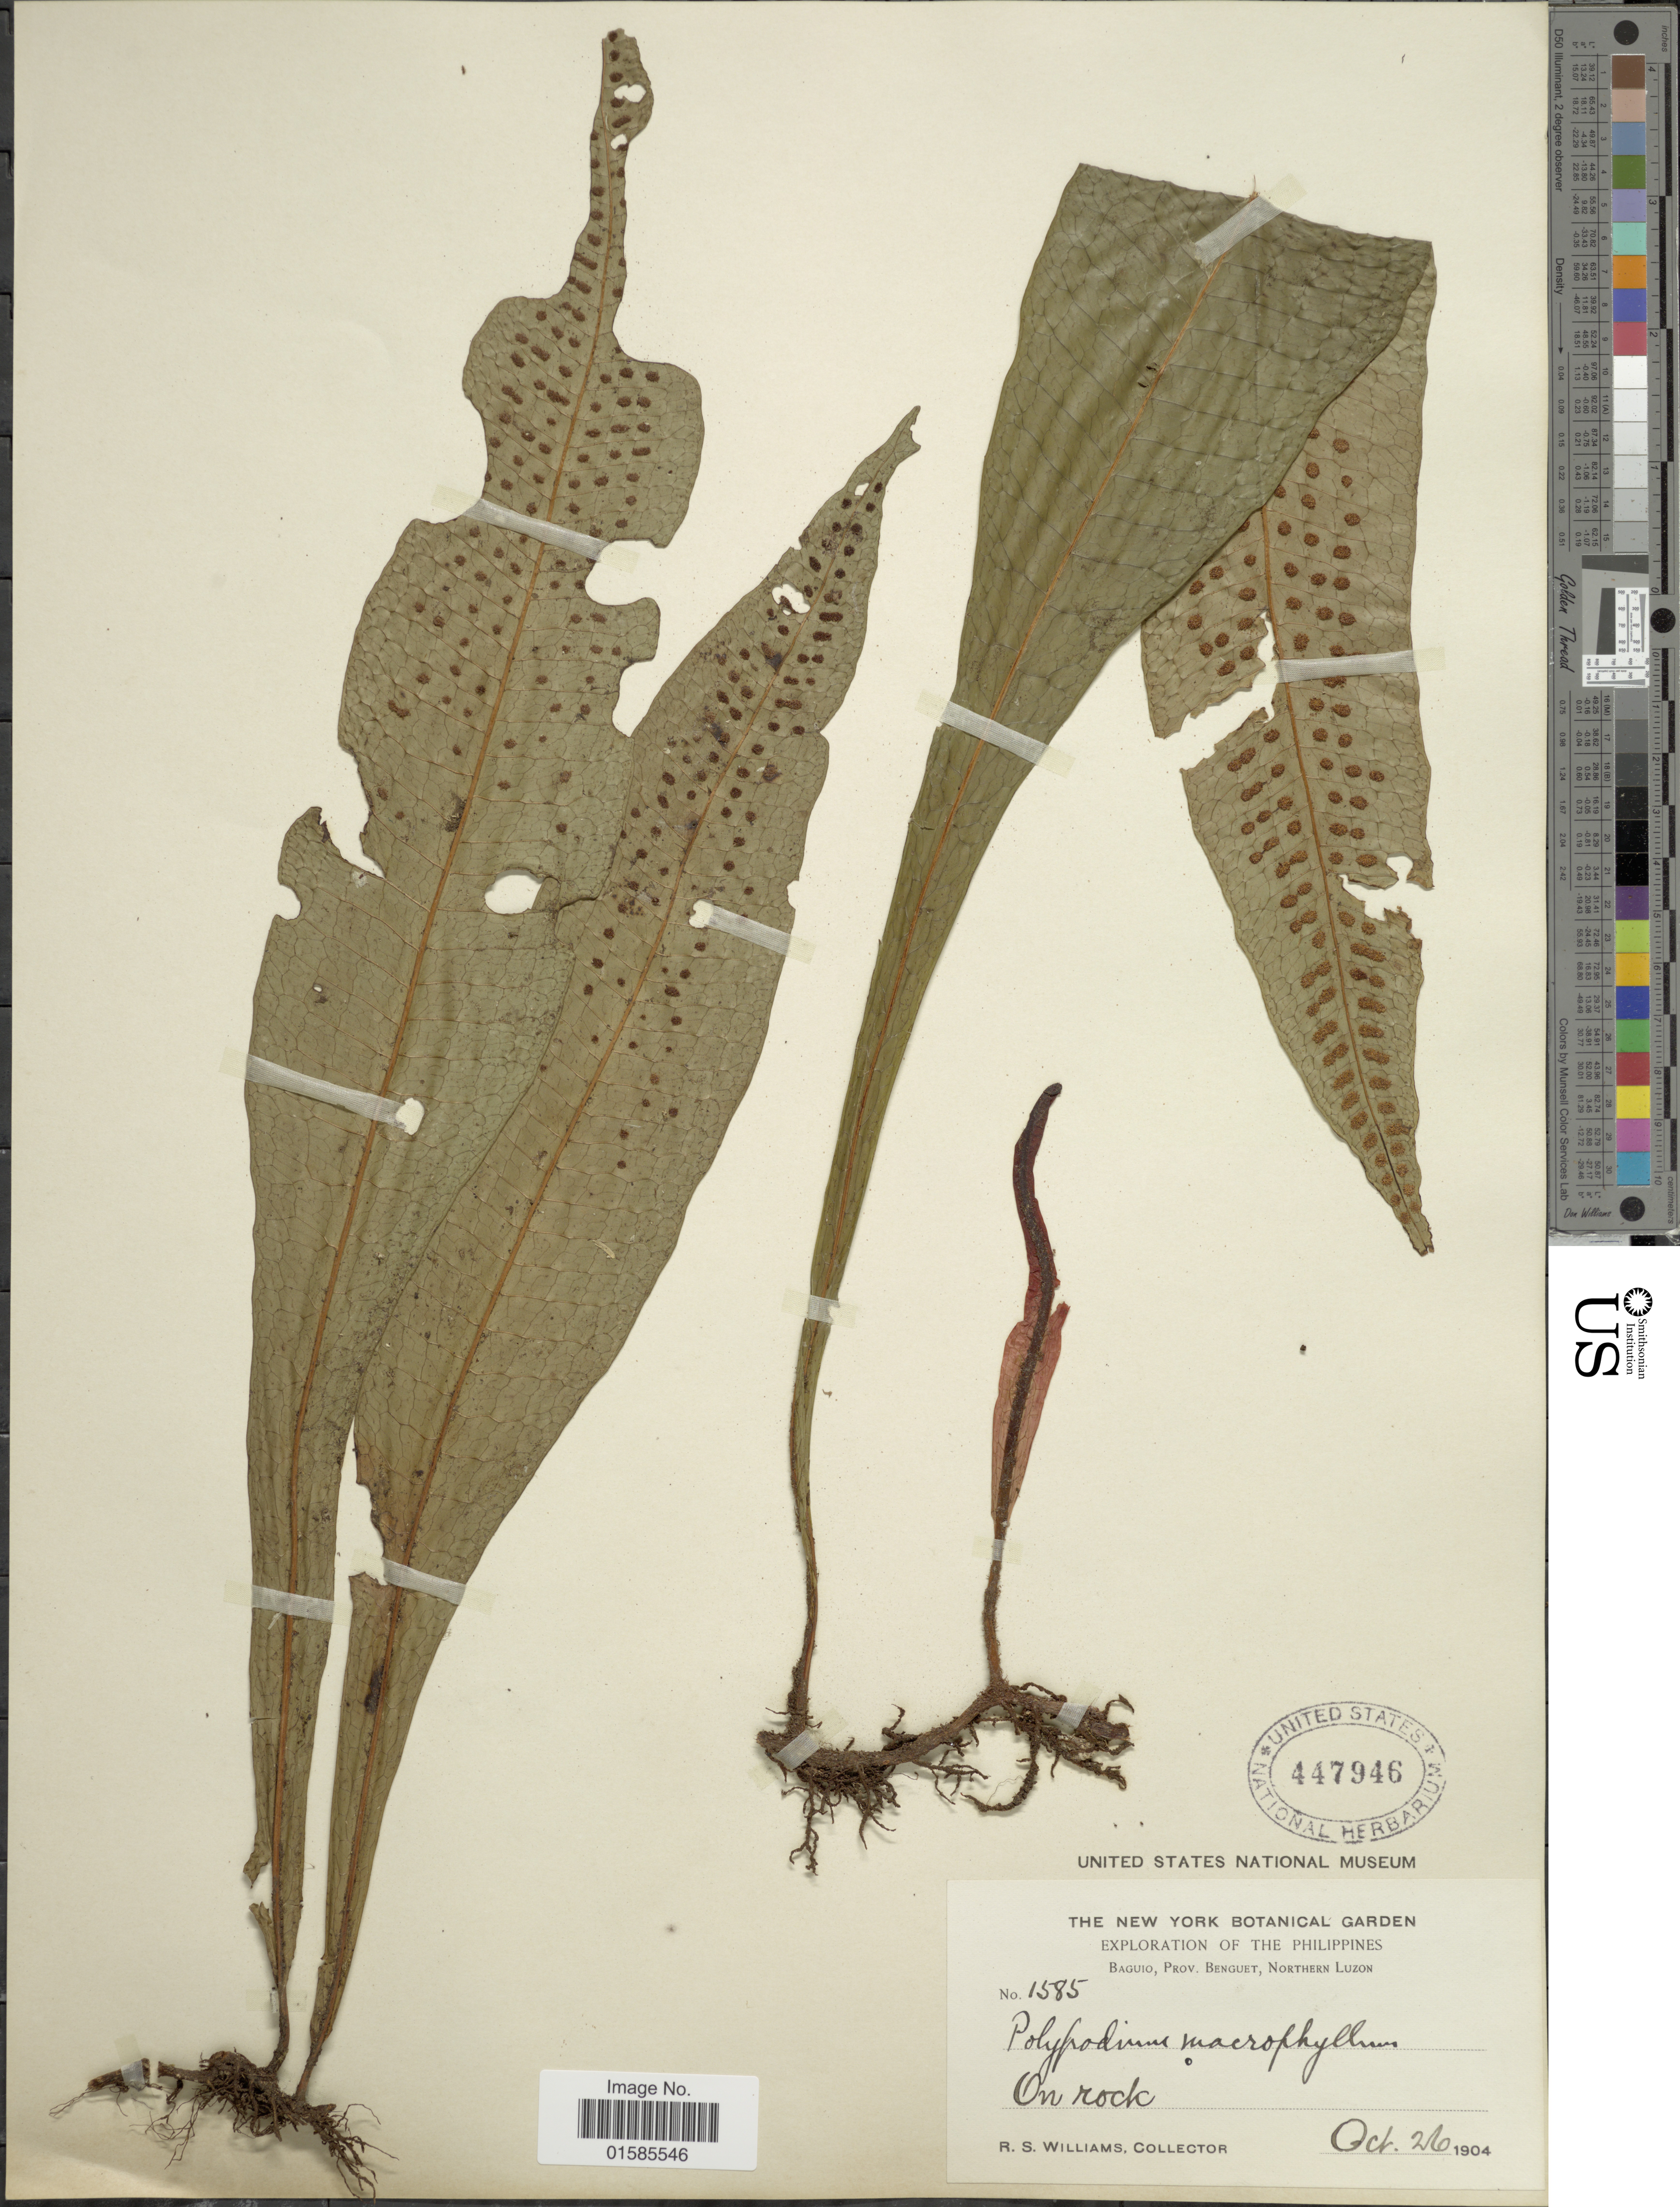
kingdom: Plantae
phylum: Tracheophyta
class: Polypodiopsida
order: Polypodiales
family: Polypodiaceae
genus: Leptochilus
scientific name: Leptochilus macrophyllus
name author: (Blume) Noot.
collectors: R. S. Williams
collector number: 1585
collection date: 1904-10-26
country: Philippines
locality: The Philippines, Baguio, Prov. Benguet, Northern Luzon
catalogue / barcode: US 447946